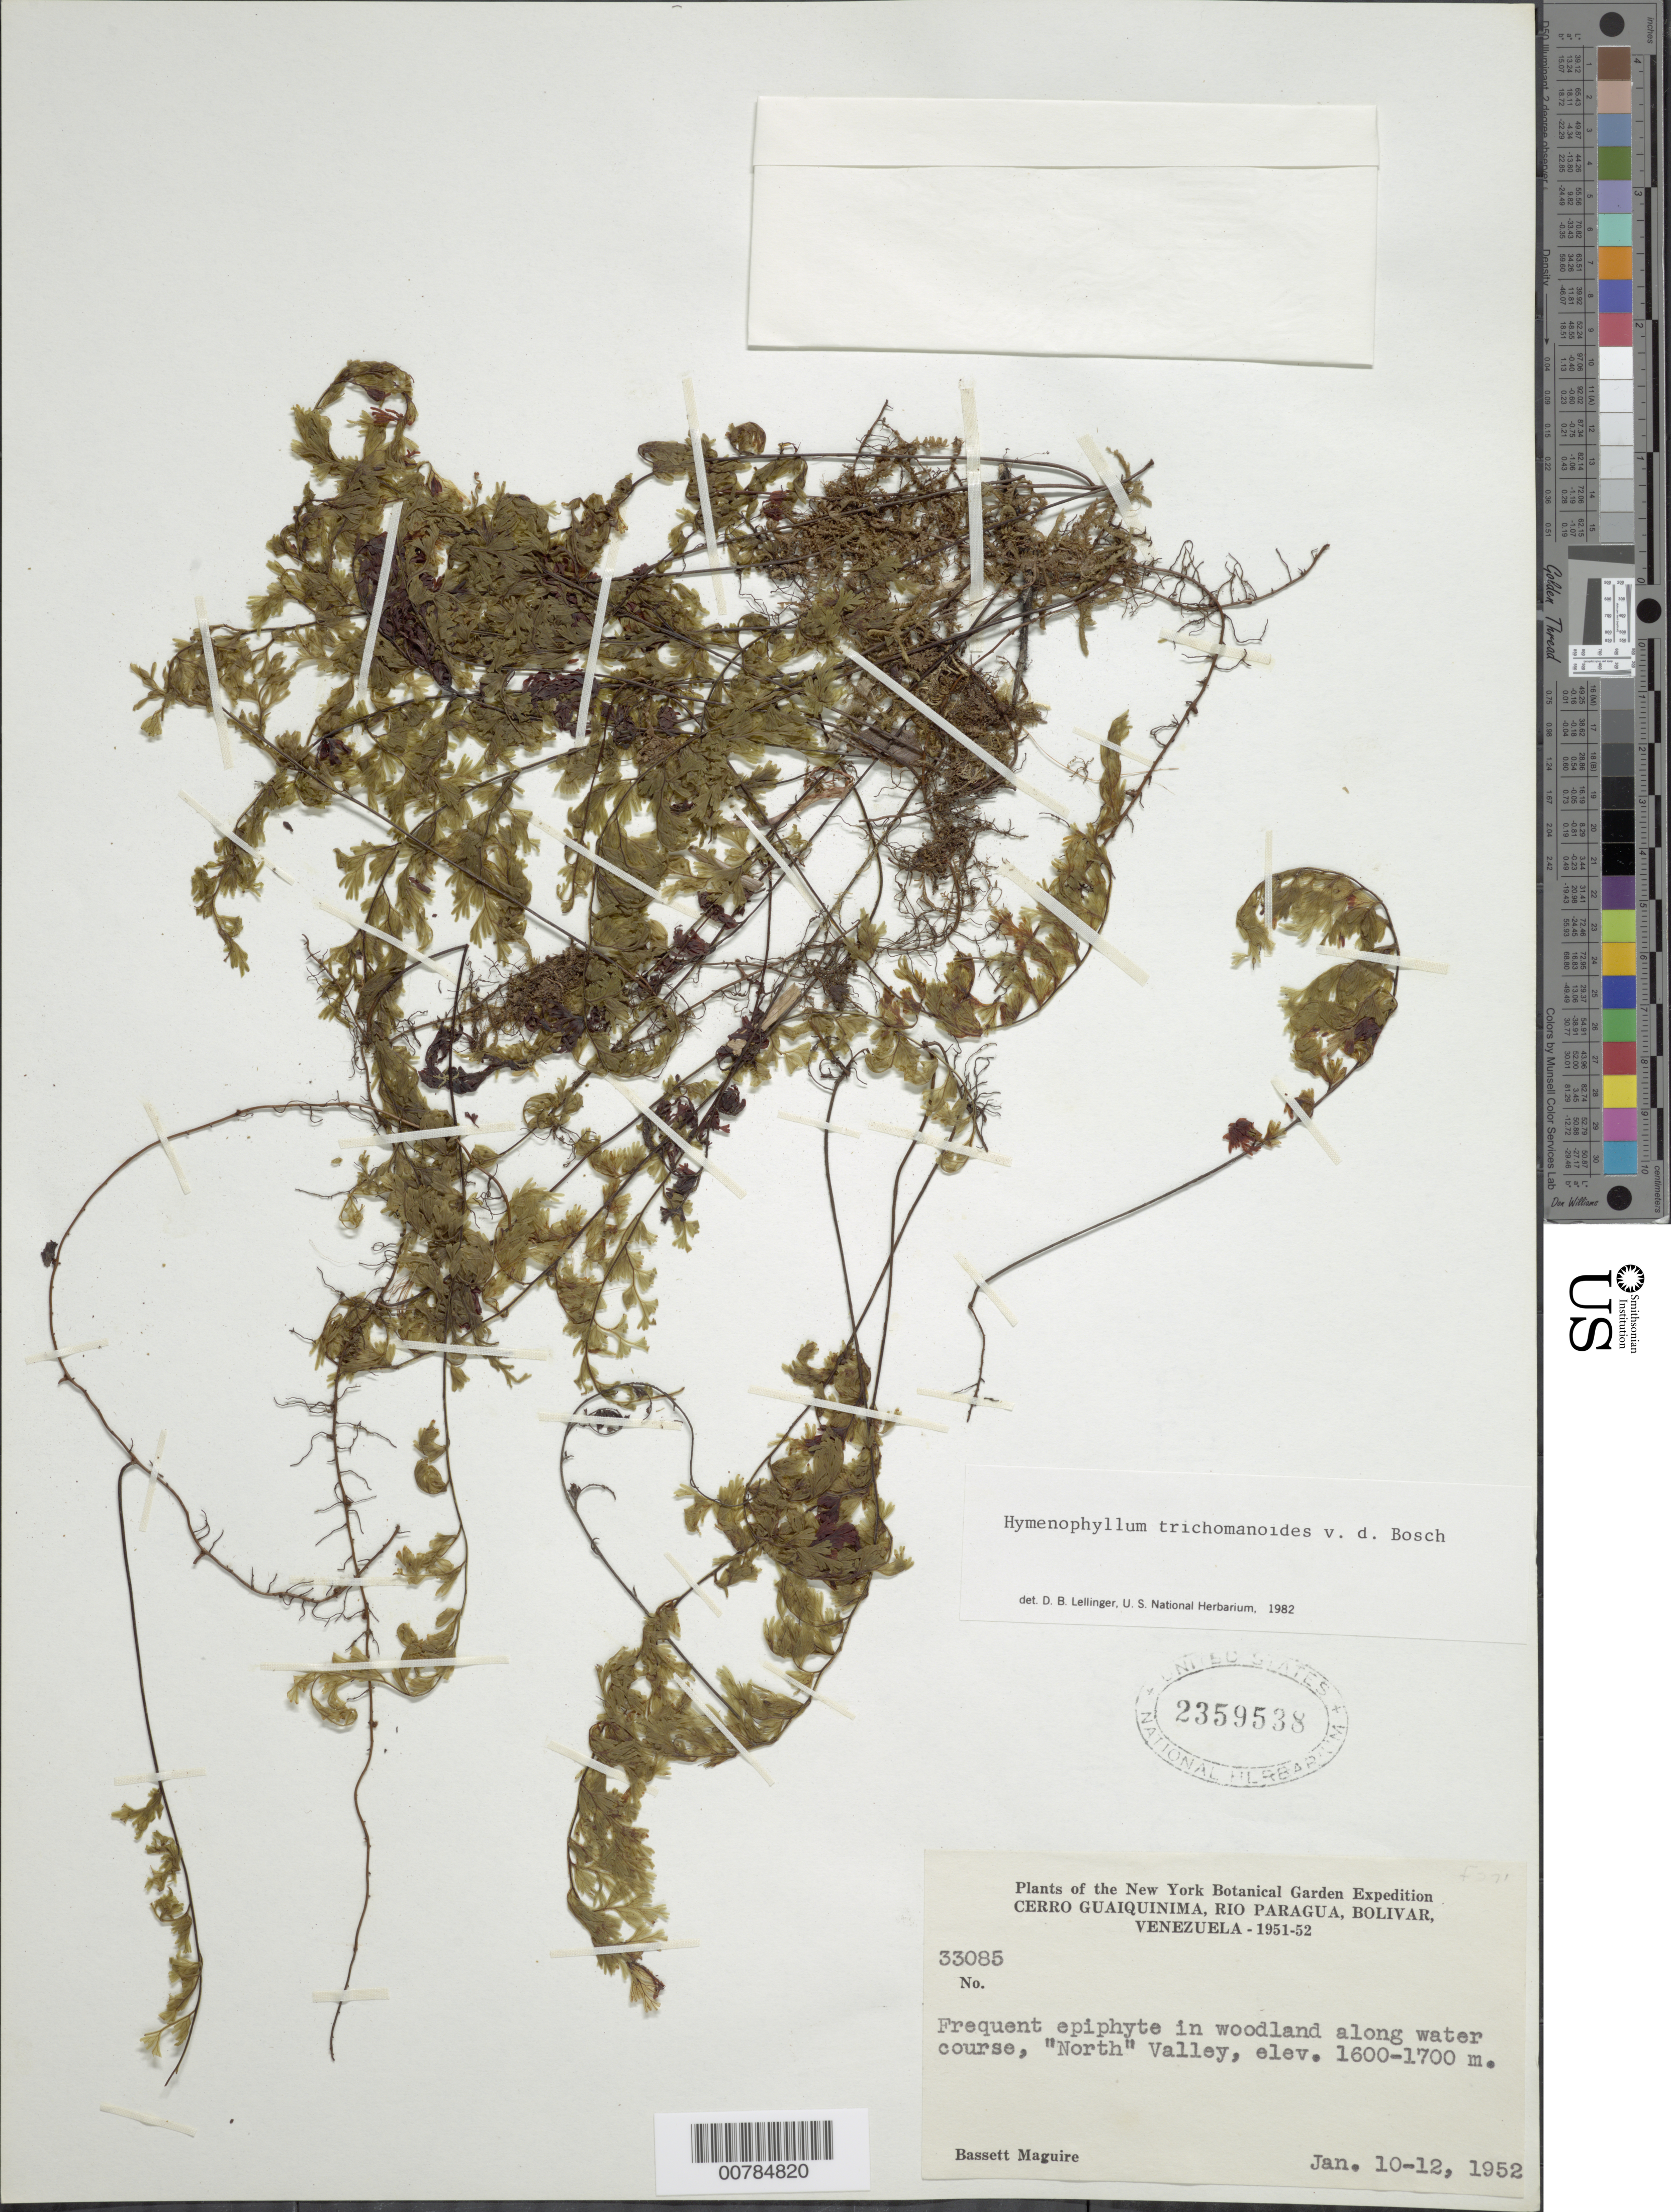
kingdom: Plantae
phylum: Tracheophyta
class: Polypodiopsida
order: Hymenophyllales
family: Hymenophyllaceae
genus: Hymenophyllum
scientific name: Hymenophyllum trichomanoides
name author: Bosch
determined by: Lellinger, David B., (BOT), Smithsonian Institution - National Museum of Natural History (UNITED STATES)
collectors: B. Maguire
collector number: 33085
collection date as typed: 10-Jan-52 to 12-Jan-52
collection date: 1952-01-10/1952-01-12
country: Venezuela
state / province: Bolívar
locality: Cerro Guaiquinima, Río Paragua, "North Valley"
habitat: Woodland along water course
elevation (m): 1600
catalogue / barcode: US 2359538